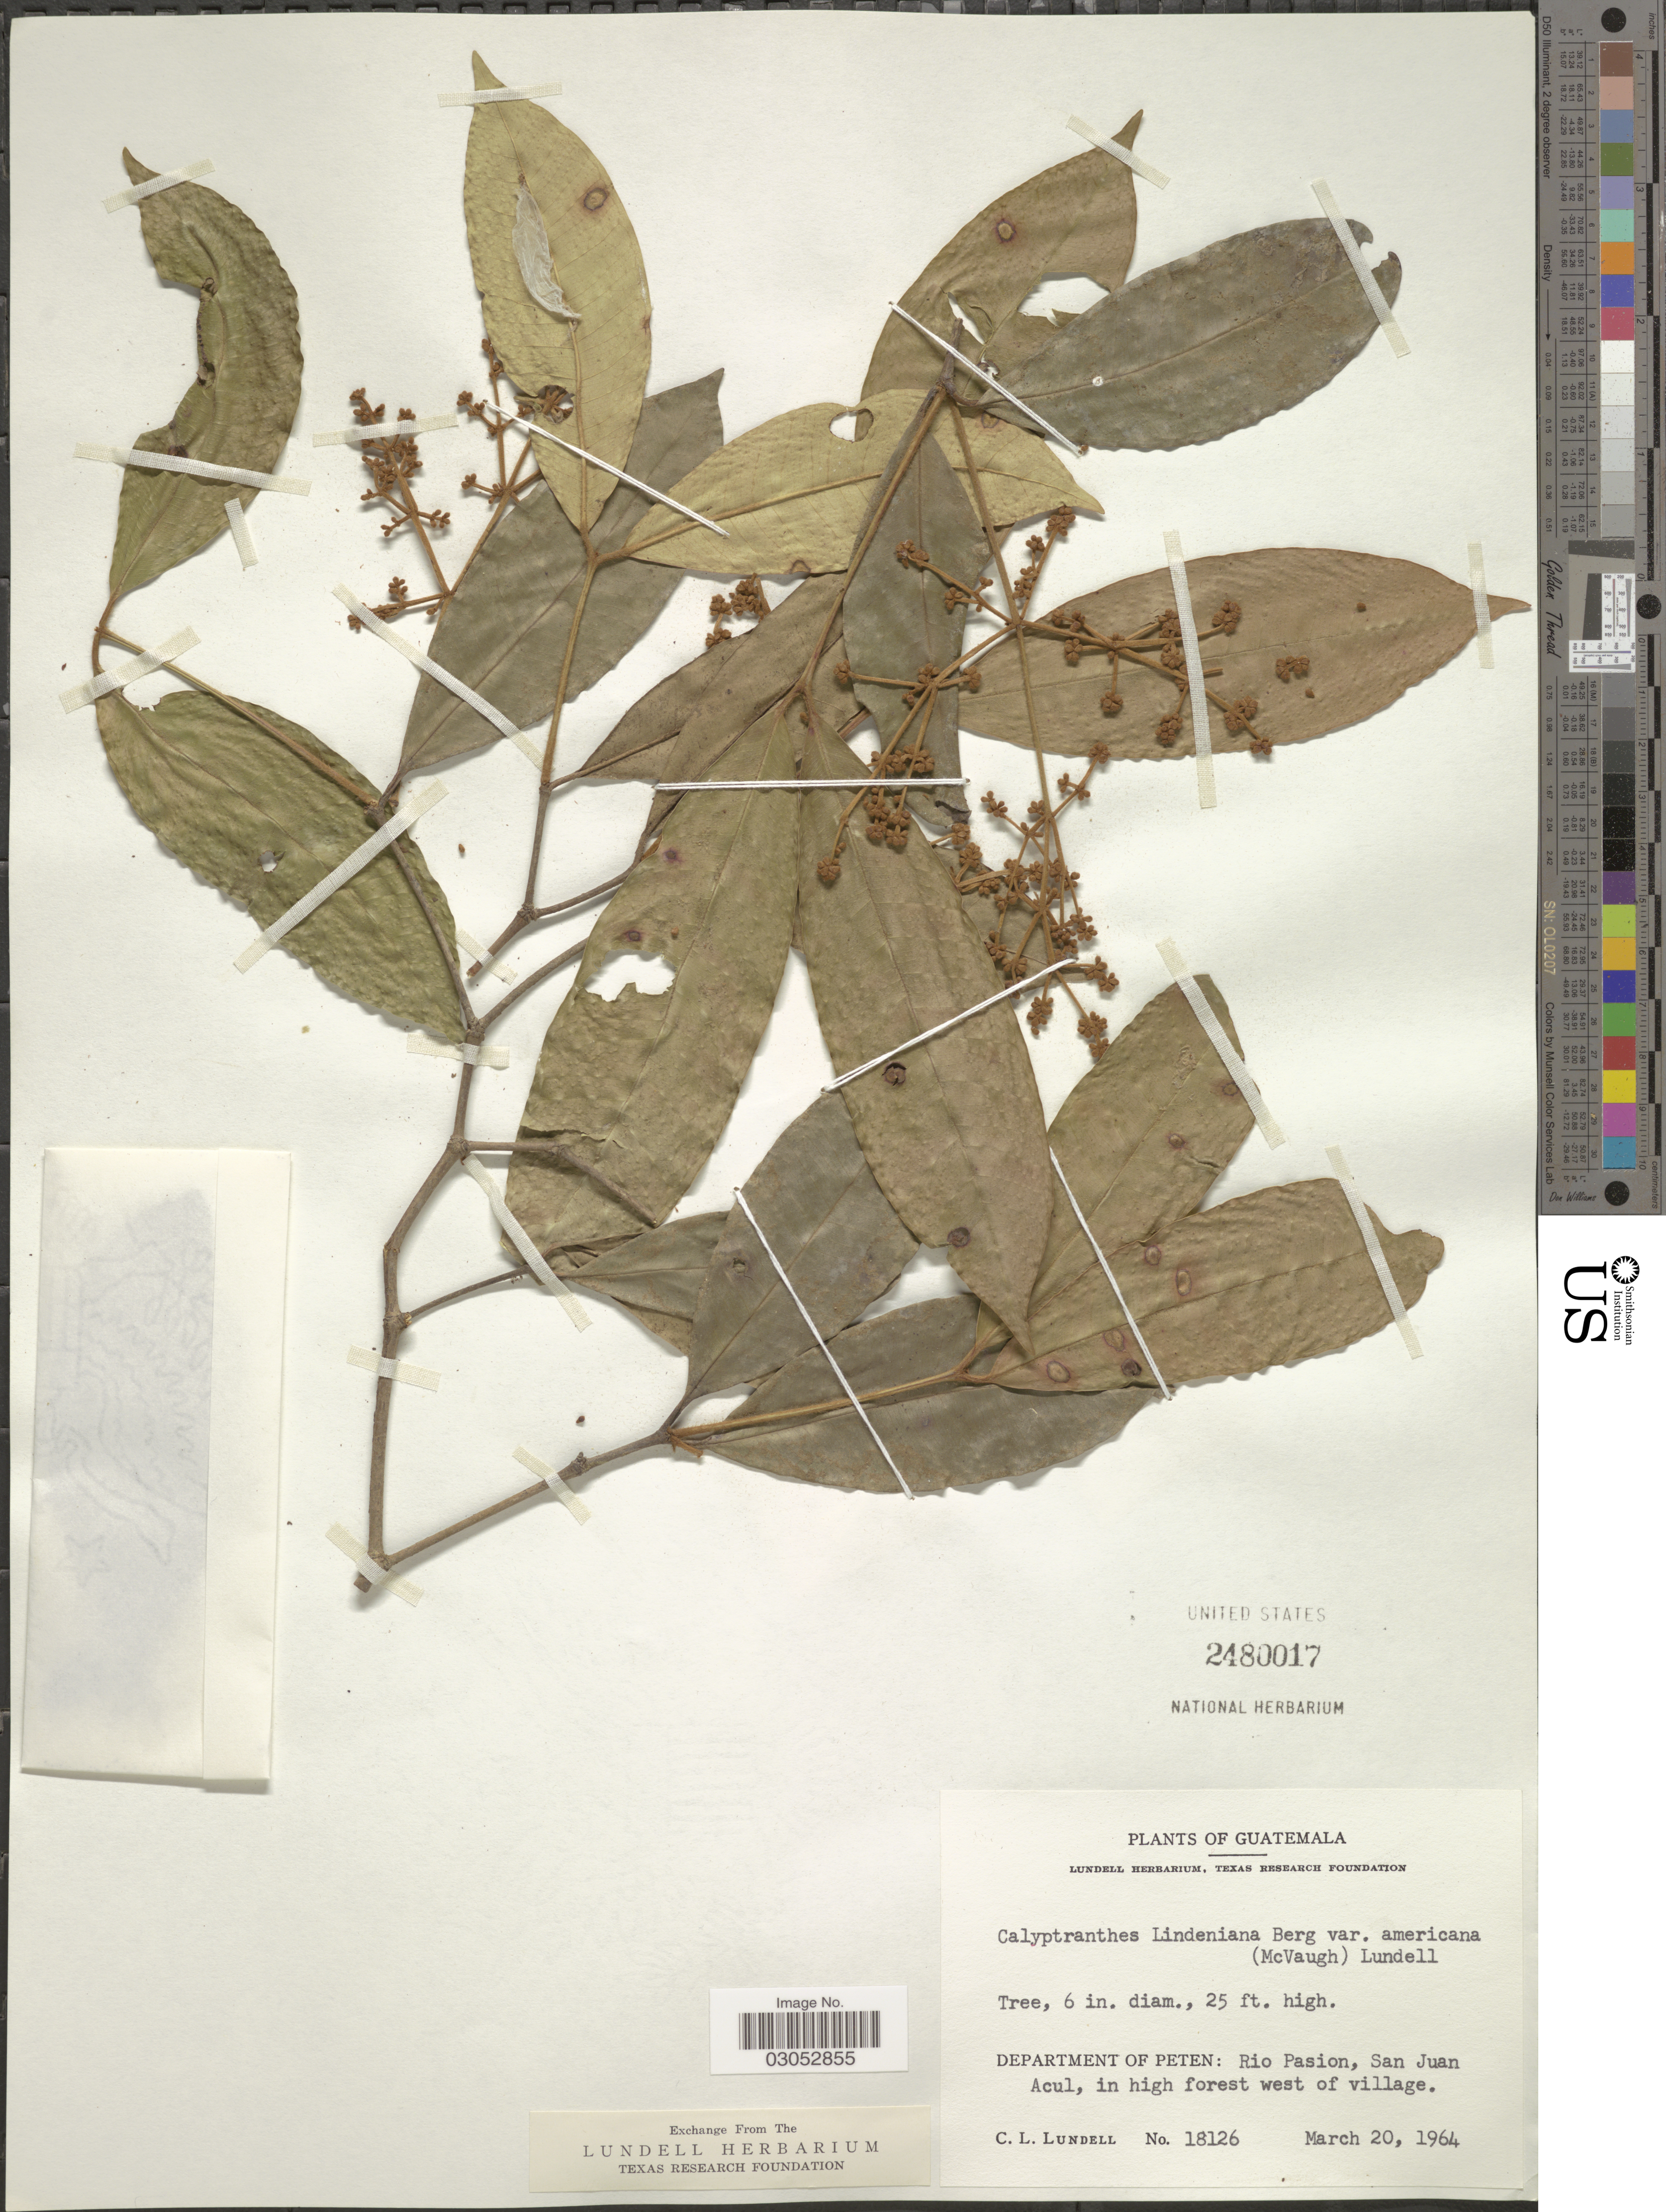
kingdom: Plantae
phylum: Tracheophyta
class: Magnoliopsida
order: Myrtales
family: Myrtaceae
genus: Myrcia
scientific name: Myrcia pendens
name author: A.R. Lourenço & Sánchez-Cháv.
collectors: C. L. Lundell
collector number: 18126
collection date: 1964-03-20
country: Guatemala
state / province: El Petén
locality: Department of Peten: Rio Pasion, San Juan Acul, in high forest west of village.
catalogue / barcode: US 2480017